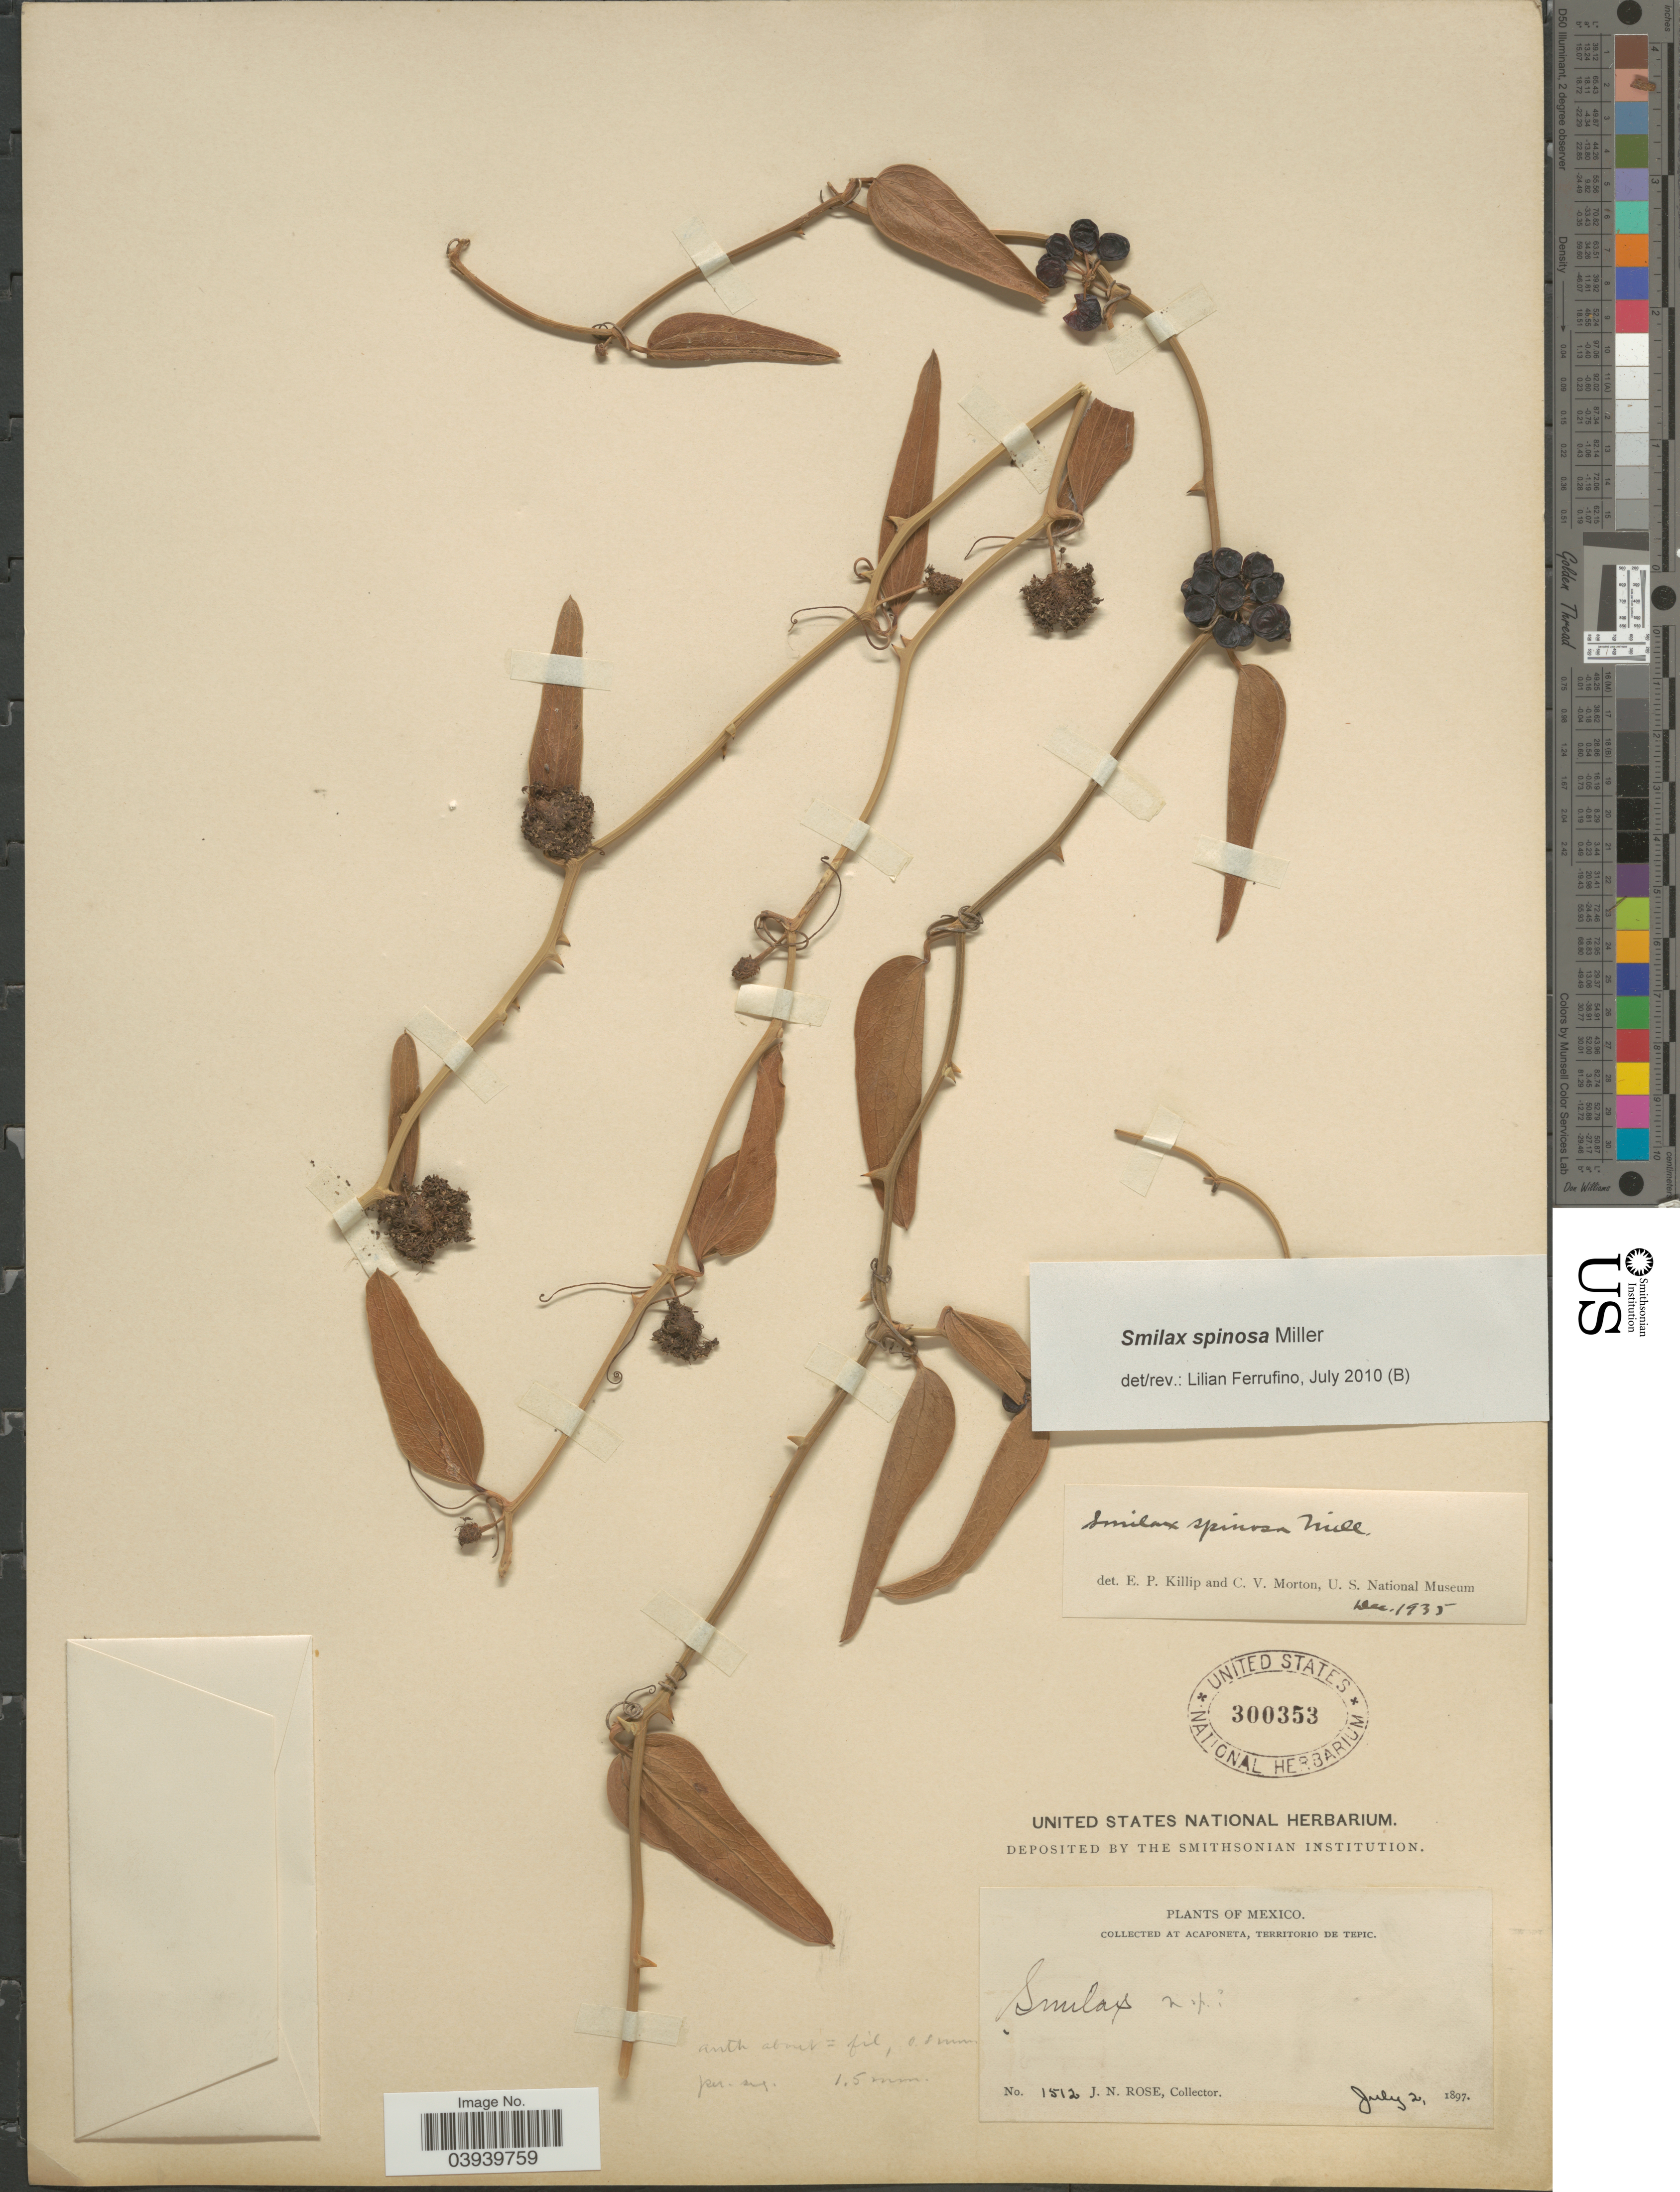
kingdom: Plantae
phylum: Tracheophyta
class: Liliopsida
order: Liliales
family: Smilacaceae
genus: Smilax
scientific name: Smilax spinosa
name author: Mill.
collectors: J. N. Rose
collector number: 1512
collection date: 1897-07-02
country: Mexico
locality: Acaponeta, Territorio de Tepic.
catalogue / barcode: US 300353